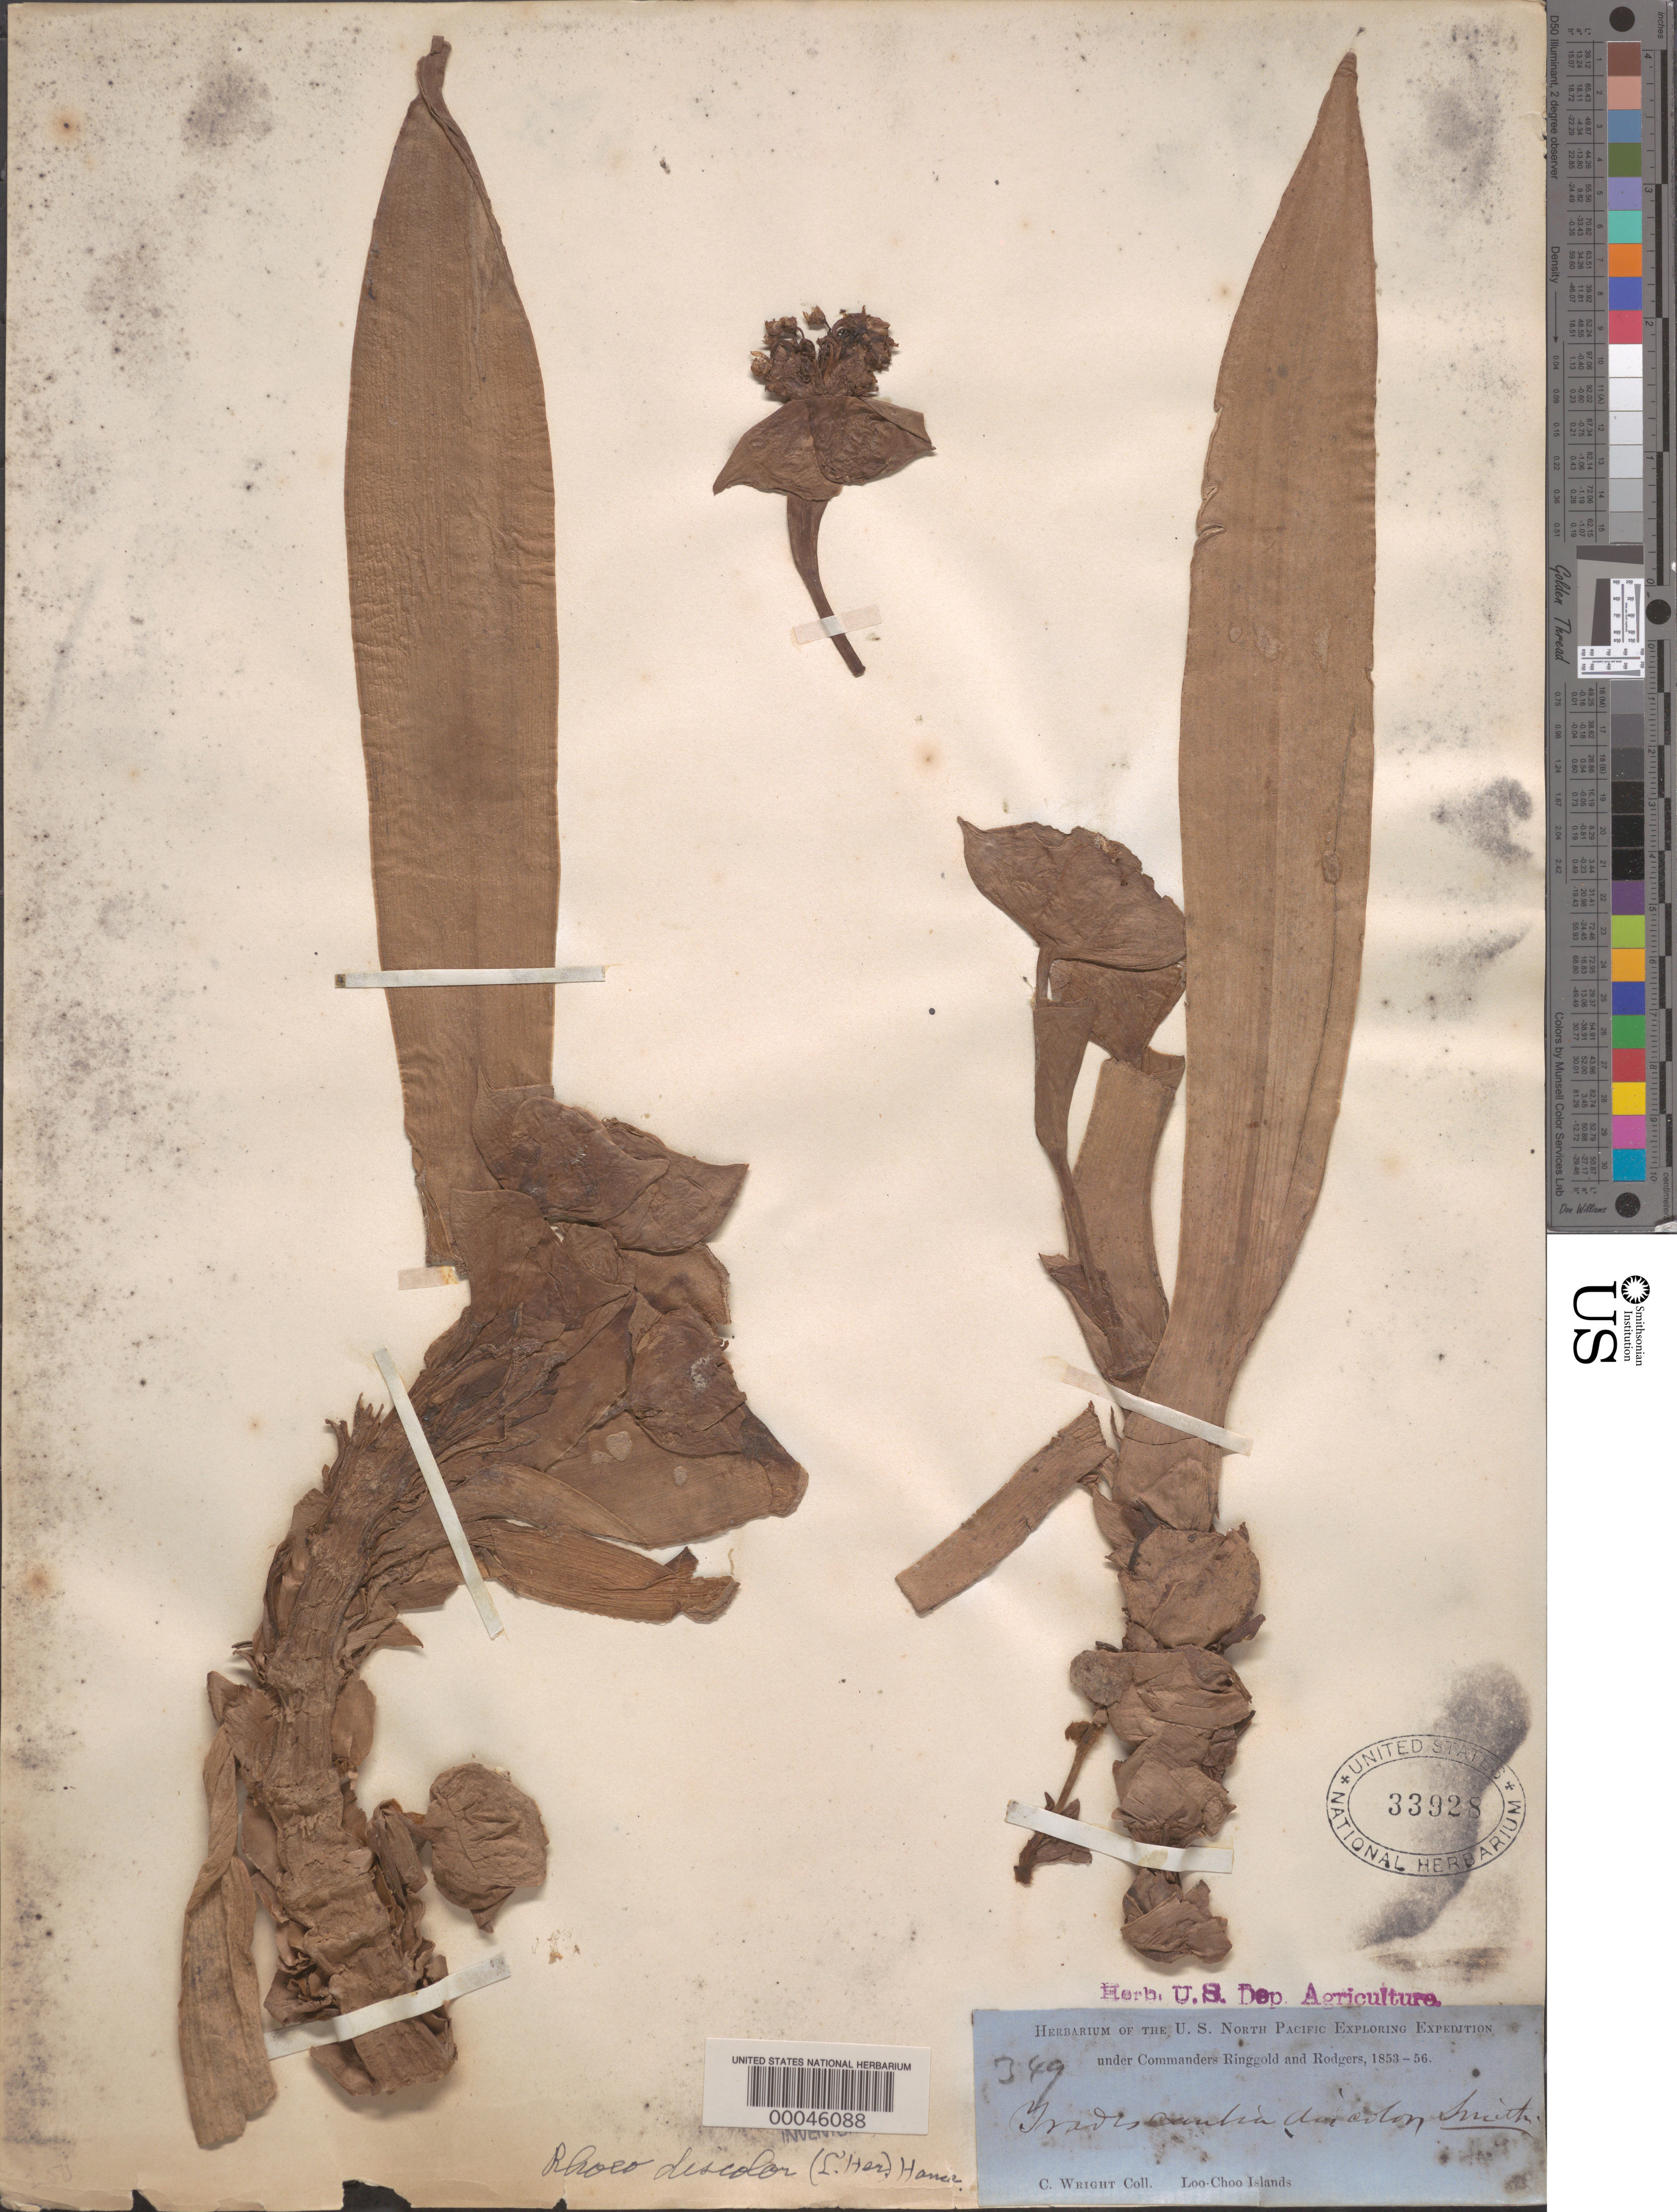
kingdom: Plantae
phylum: Tracheophyta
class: Liliopsida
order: Commelinales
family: Commelinaceae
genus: Tradescantia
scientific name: Tradescantia spathacea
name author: Sw.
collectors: C. Wright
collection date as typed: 1853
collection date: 1853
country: Philippines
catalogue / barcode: US 33928